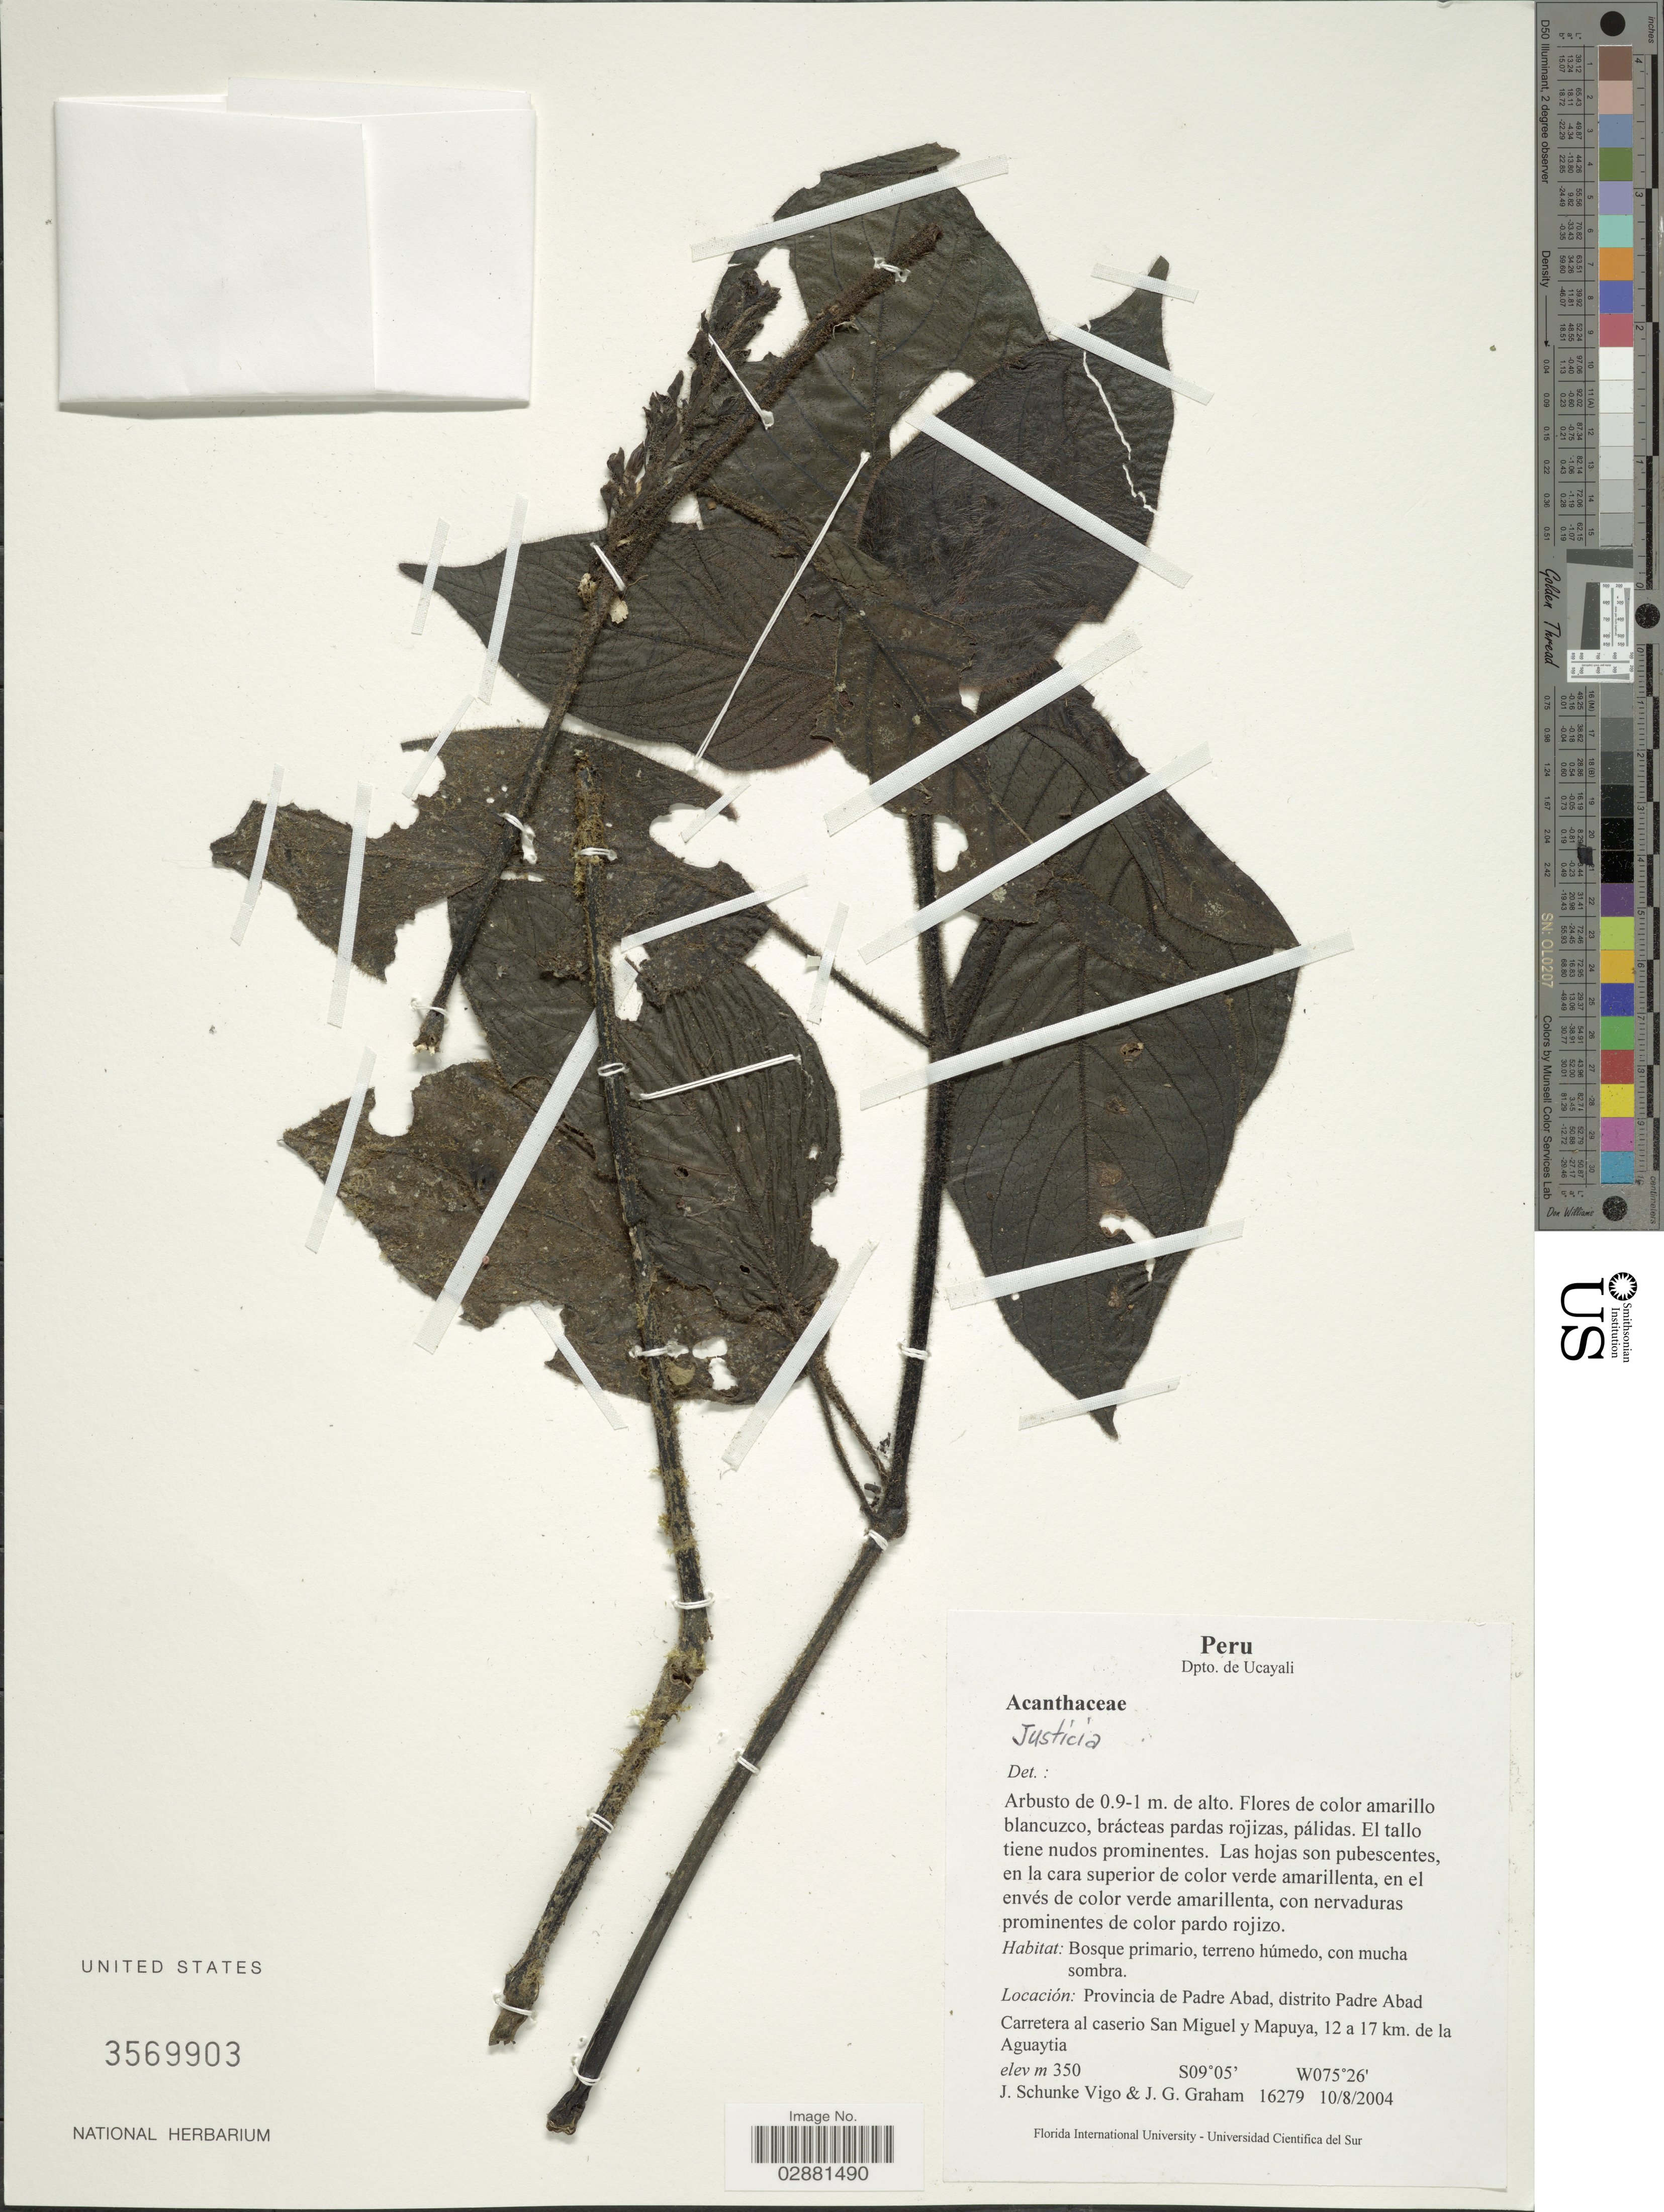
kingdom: Plantae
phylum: Tracheophyta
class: Magnoliopsida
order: Lamiales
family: Acanthaceae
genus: Justicia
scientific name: Justicia sp.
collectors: J. Schunke Vigo & J. Graham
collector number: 16279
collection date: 2004-08-10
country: Peru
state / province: Ucayali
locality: Dpto. de Ucayali, Provincia de Padre Abad, distrito Padre Abad, Carretera al caserio San Miguel y Mapuya, 12 a 17 km. de la Aguaytia.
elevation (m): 350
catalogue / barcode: US 3569903